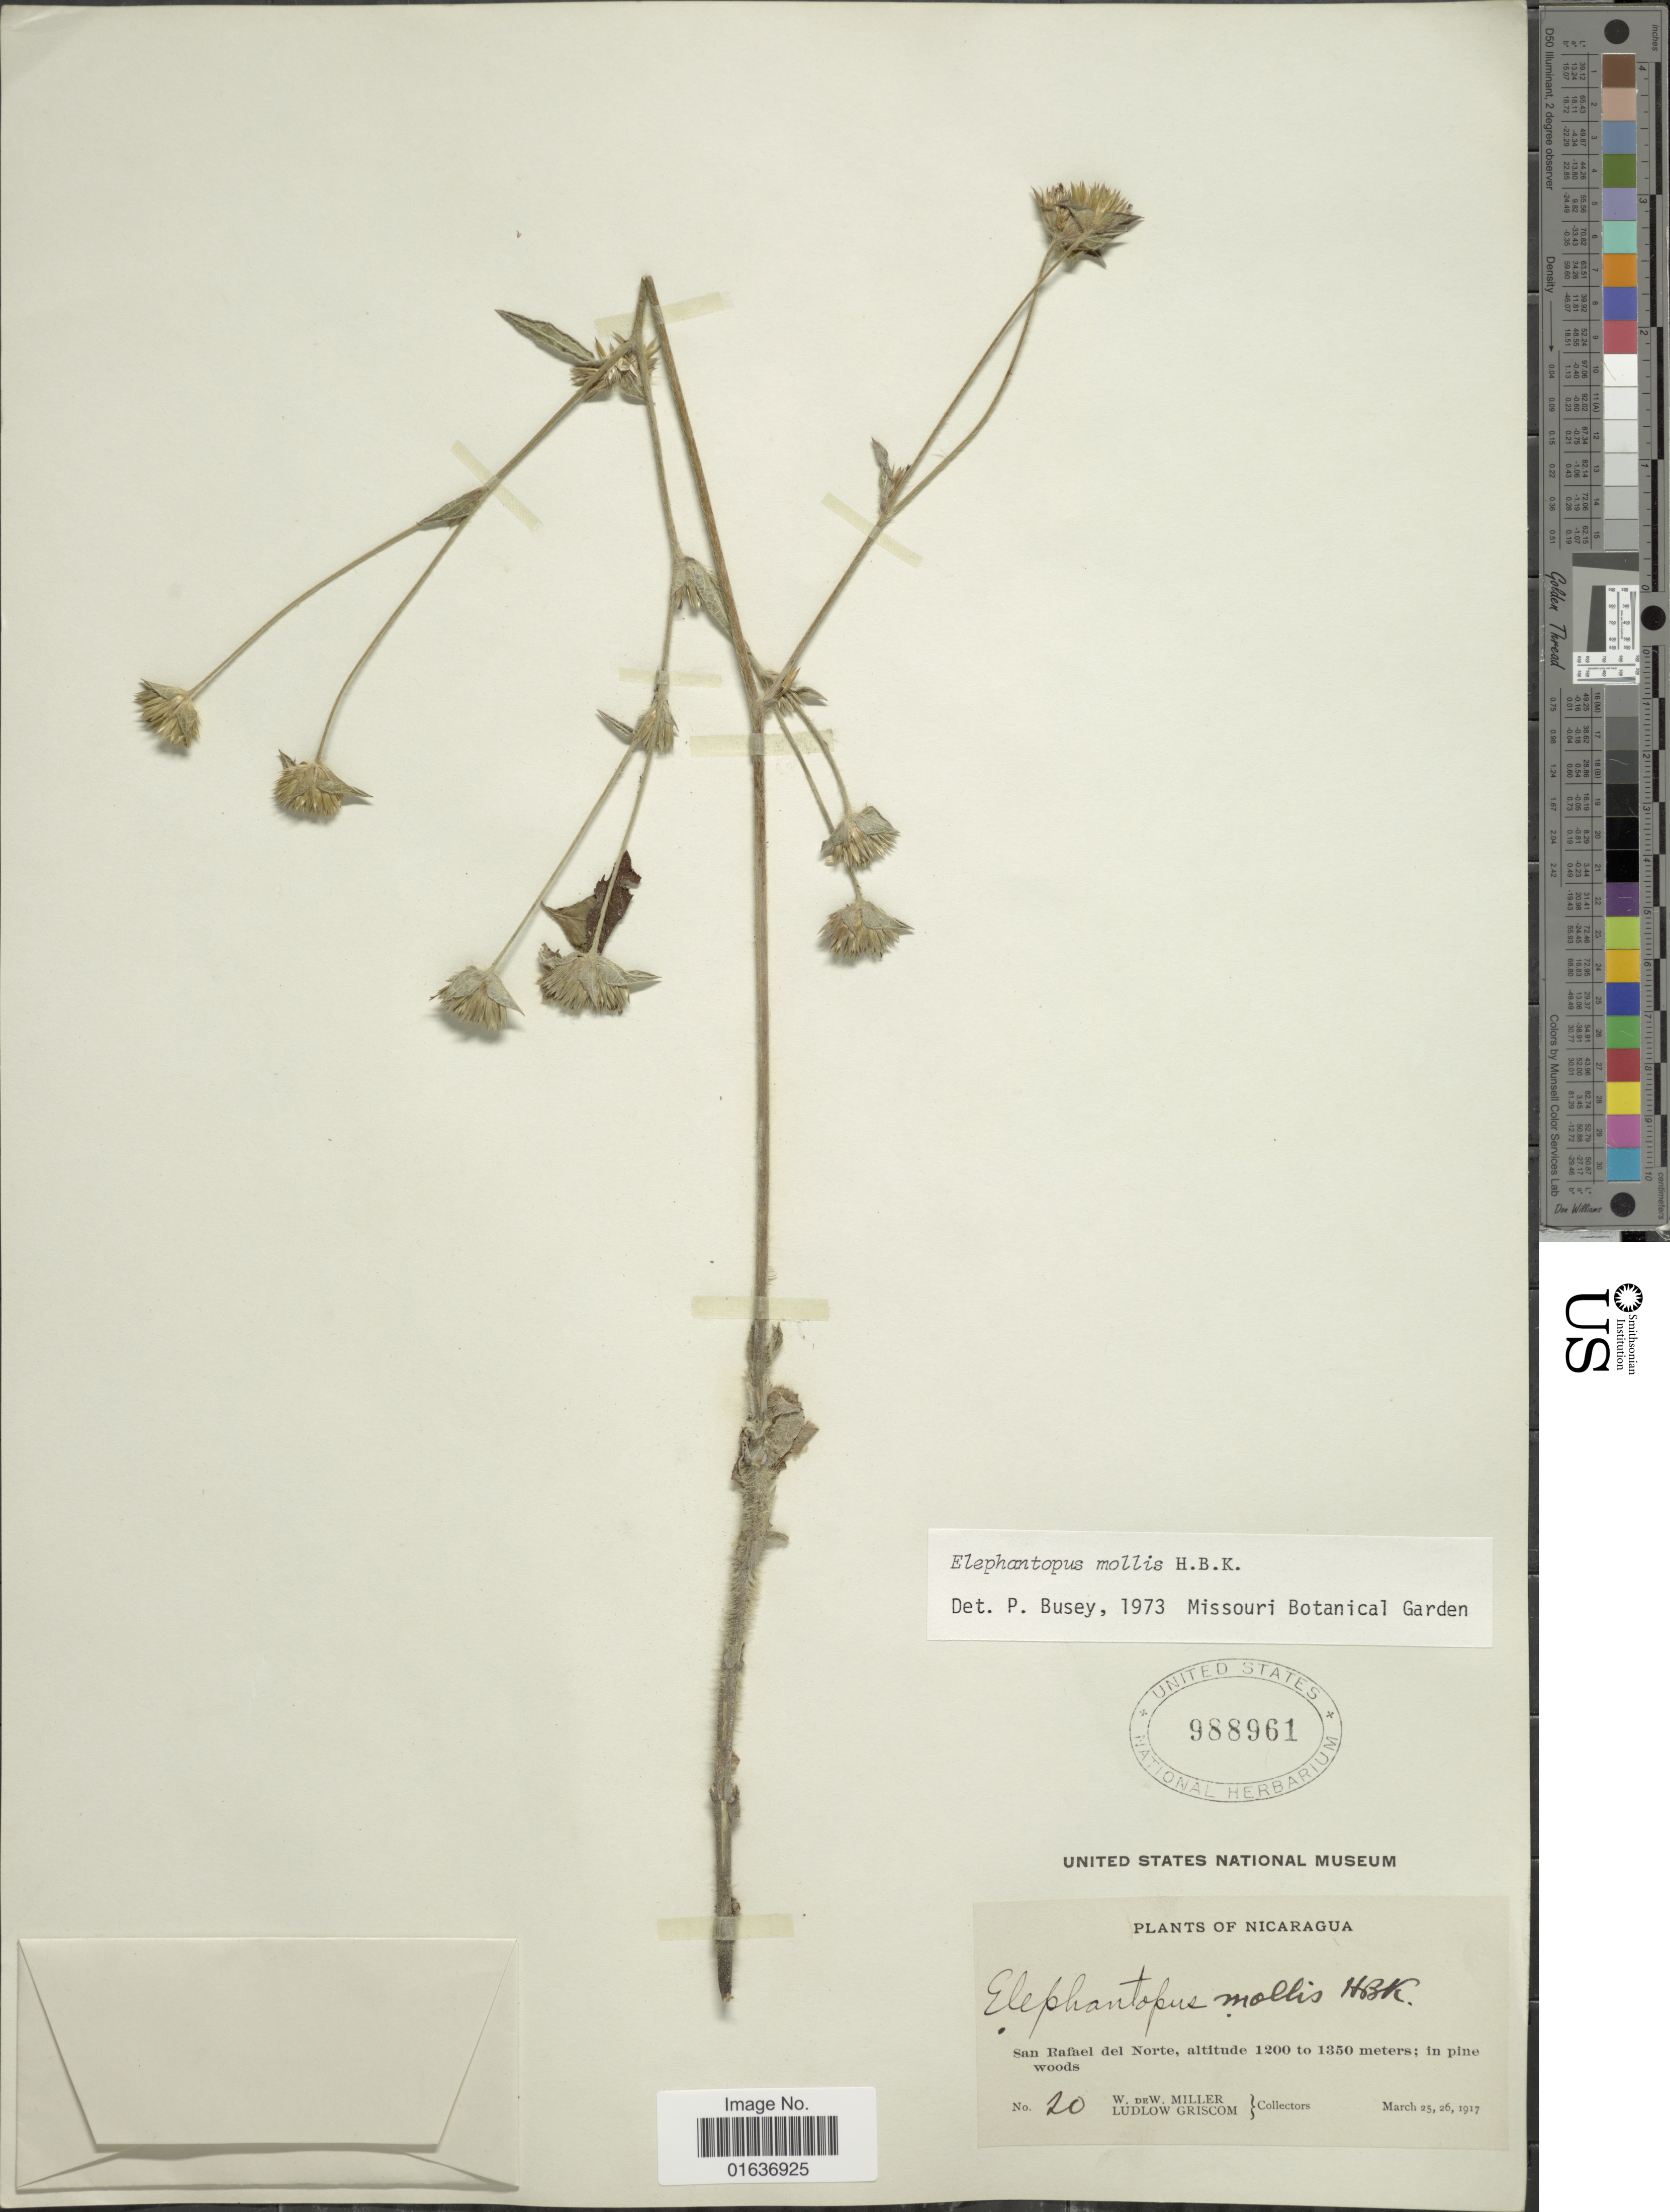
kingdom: Plantae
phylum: Tracheophyta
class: Magnoliopsida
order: Asterales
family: Asteraceae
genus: Elephantopus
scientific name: Elephantopus mollis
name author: Kunth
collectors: W. W. Miller & L. Griscom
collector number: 20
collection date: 1917-03-25/1917-03-26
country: Nicaragua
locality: San Rafael del Norte, in pine woods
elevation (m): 1200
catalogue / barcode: US 988961